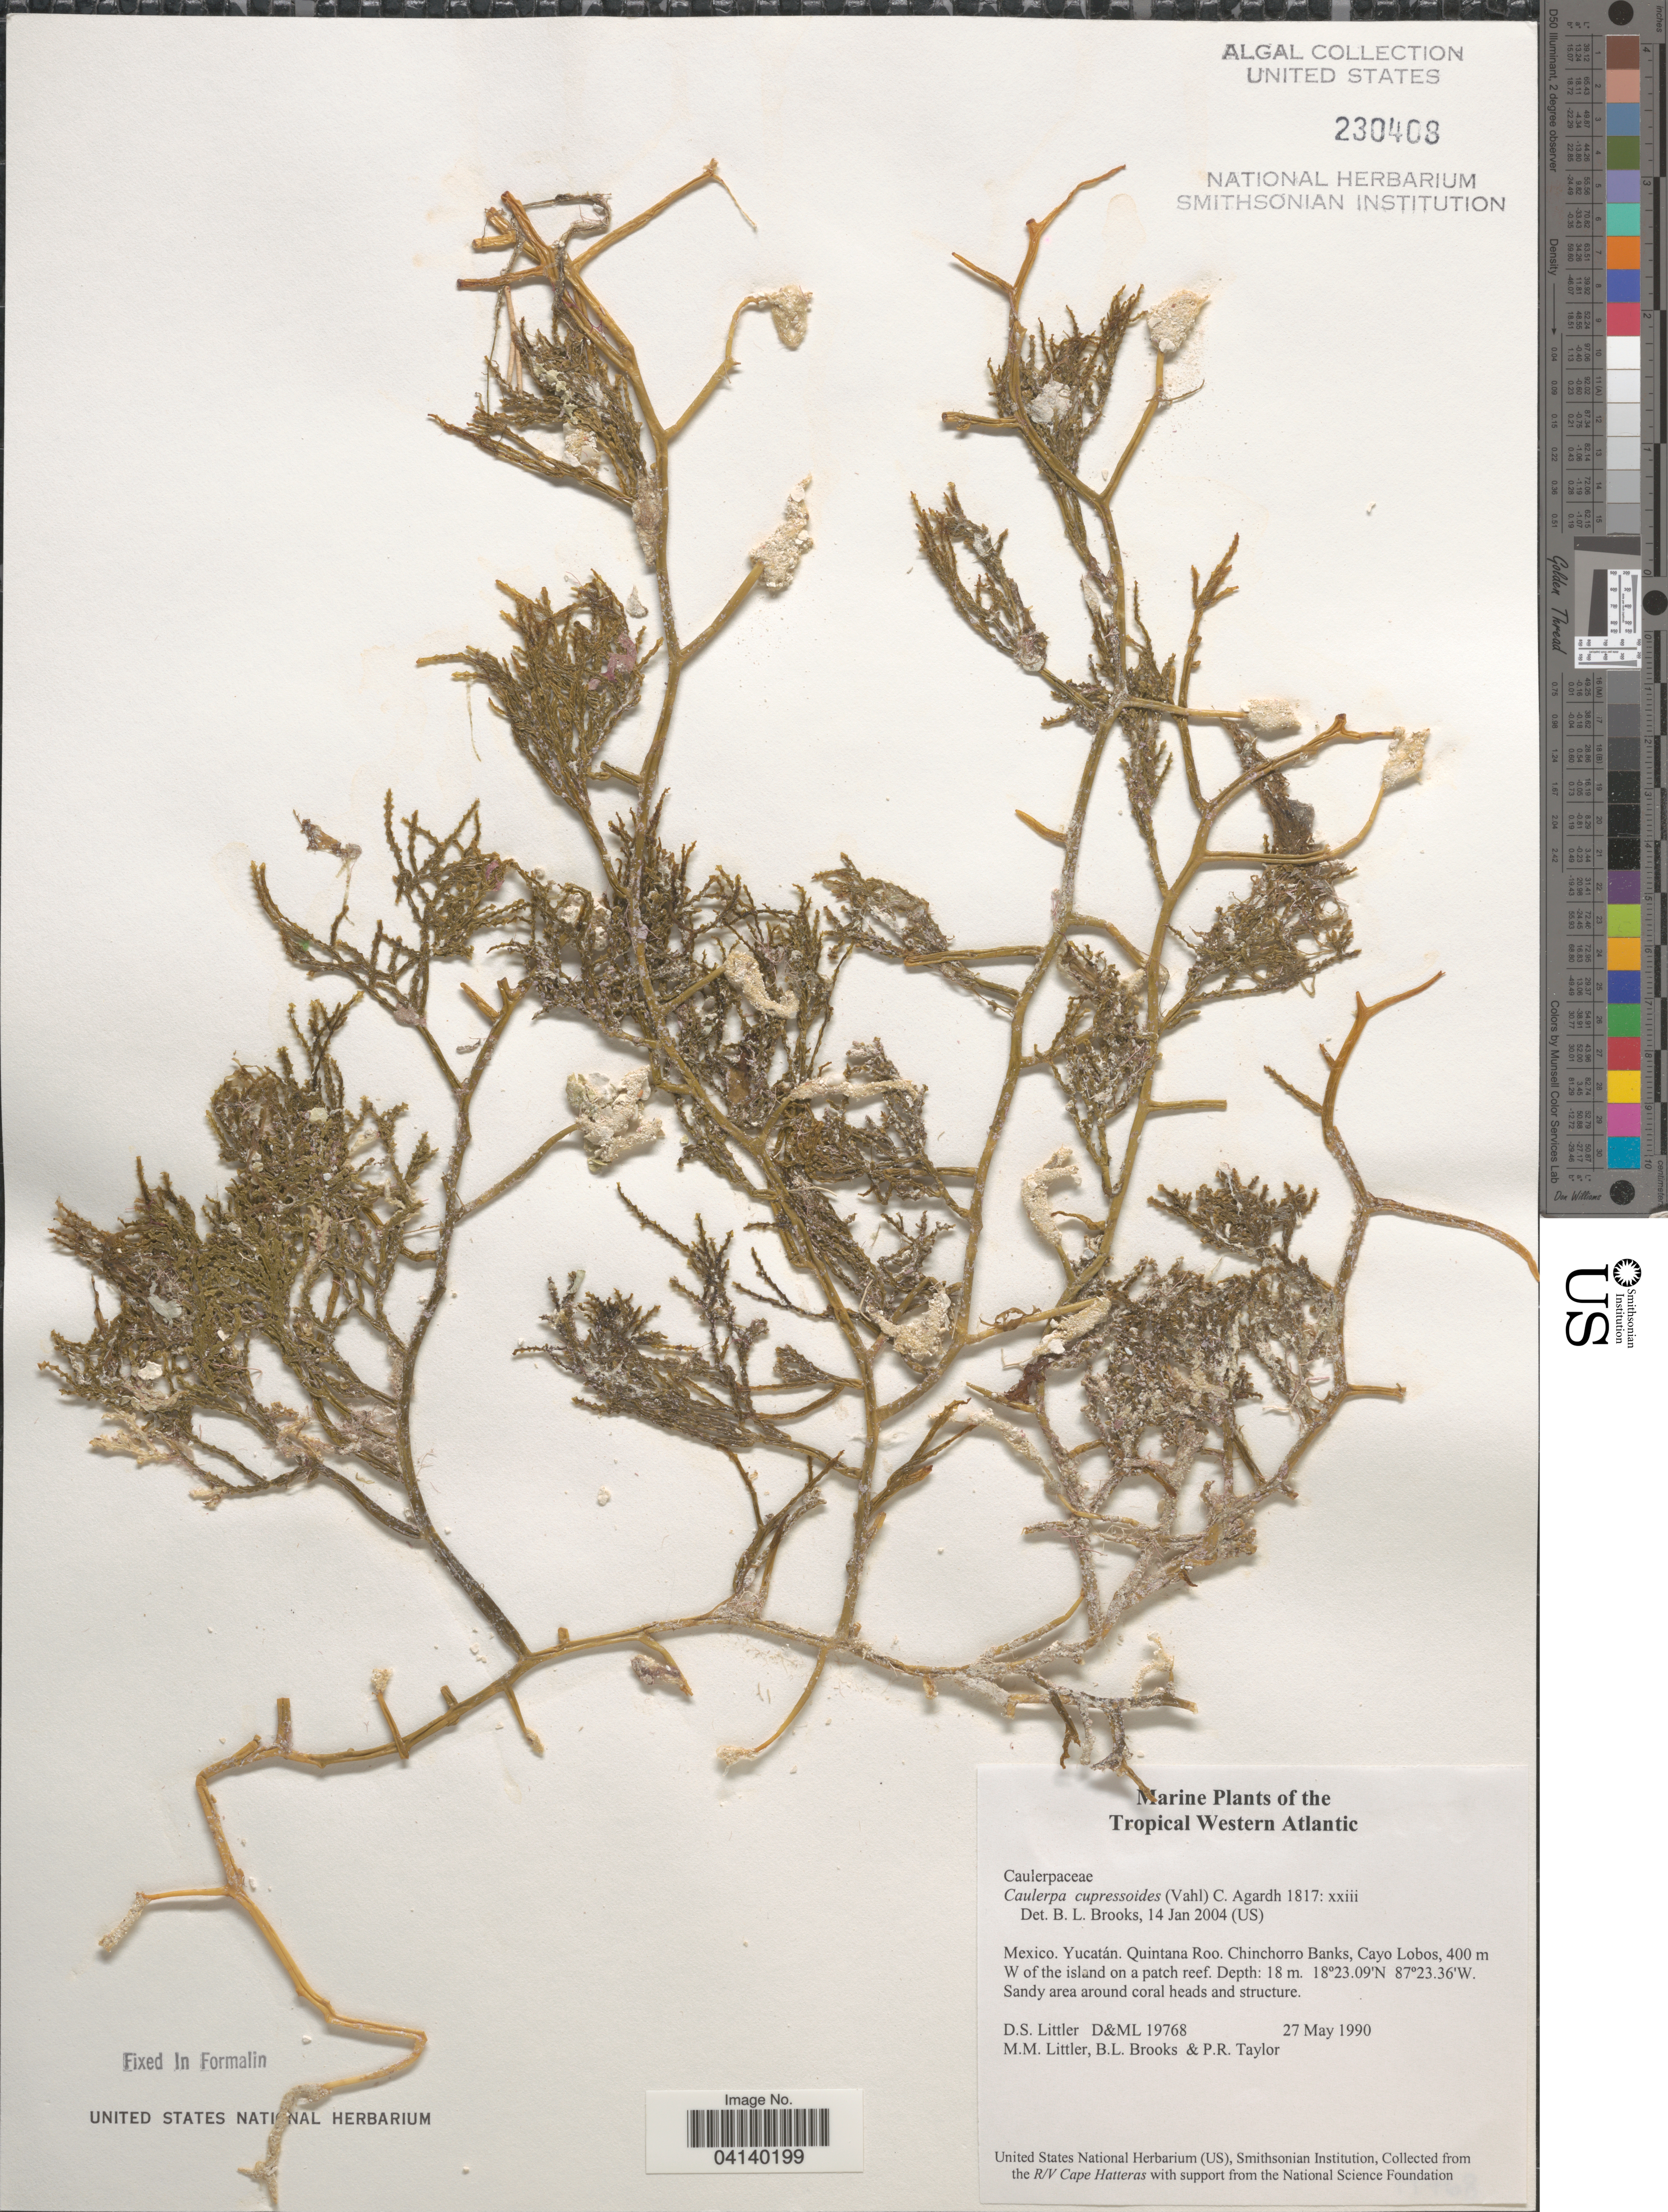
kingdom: Plantae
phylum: Chlorophyta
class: Ulvophyceae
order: Bryopsidales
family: Caulerpaceae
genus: Caulerpa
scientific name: Caulerpa cupressoides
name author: (Vahl) C. Agardh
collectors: D. S. Littler, B. Brooks & P. R. Taylor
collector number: D&ML19768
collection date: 1990-05-27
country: Mexico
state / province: Yucatán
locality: Tropical Western Atlantic. Quintana Roo. Chinchorro Banks, Cayo Lobos, 400 m W of the island on a patch reef.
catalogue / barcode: US 230408